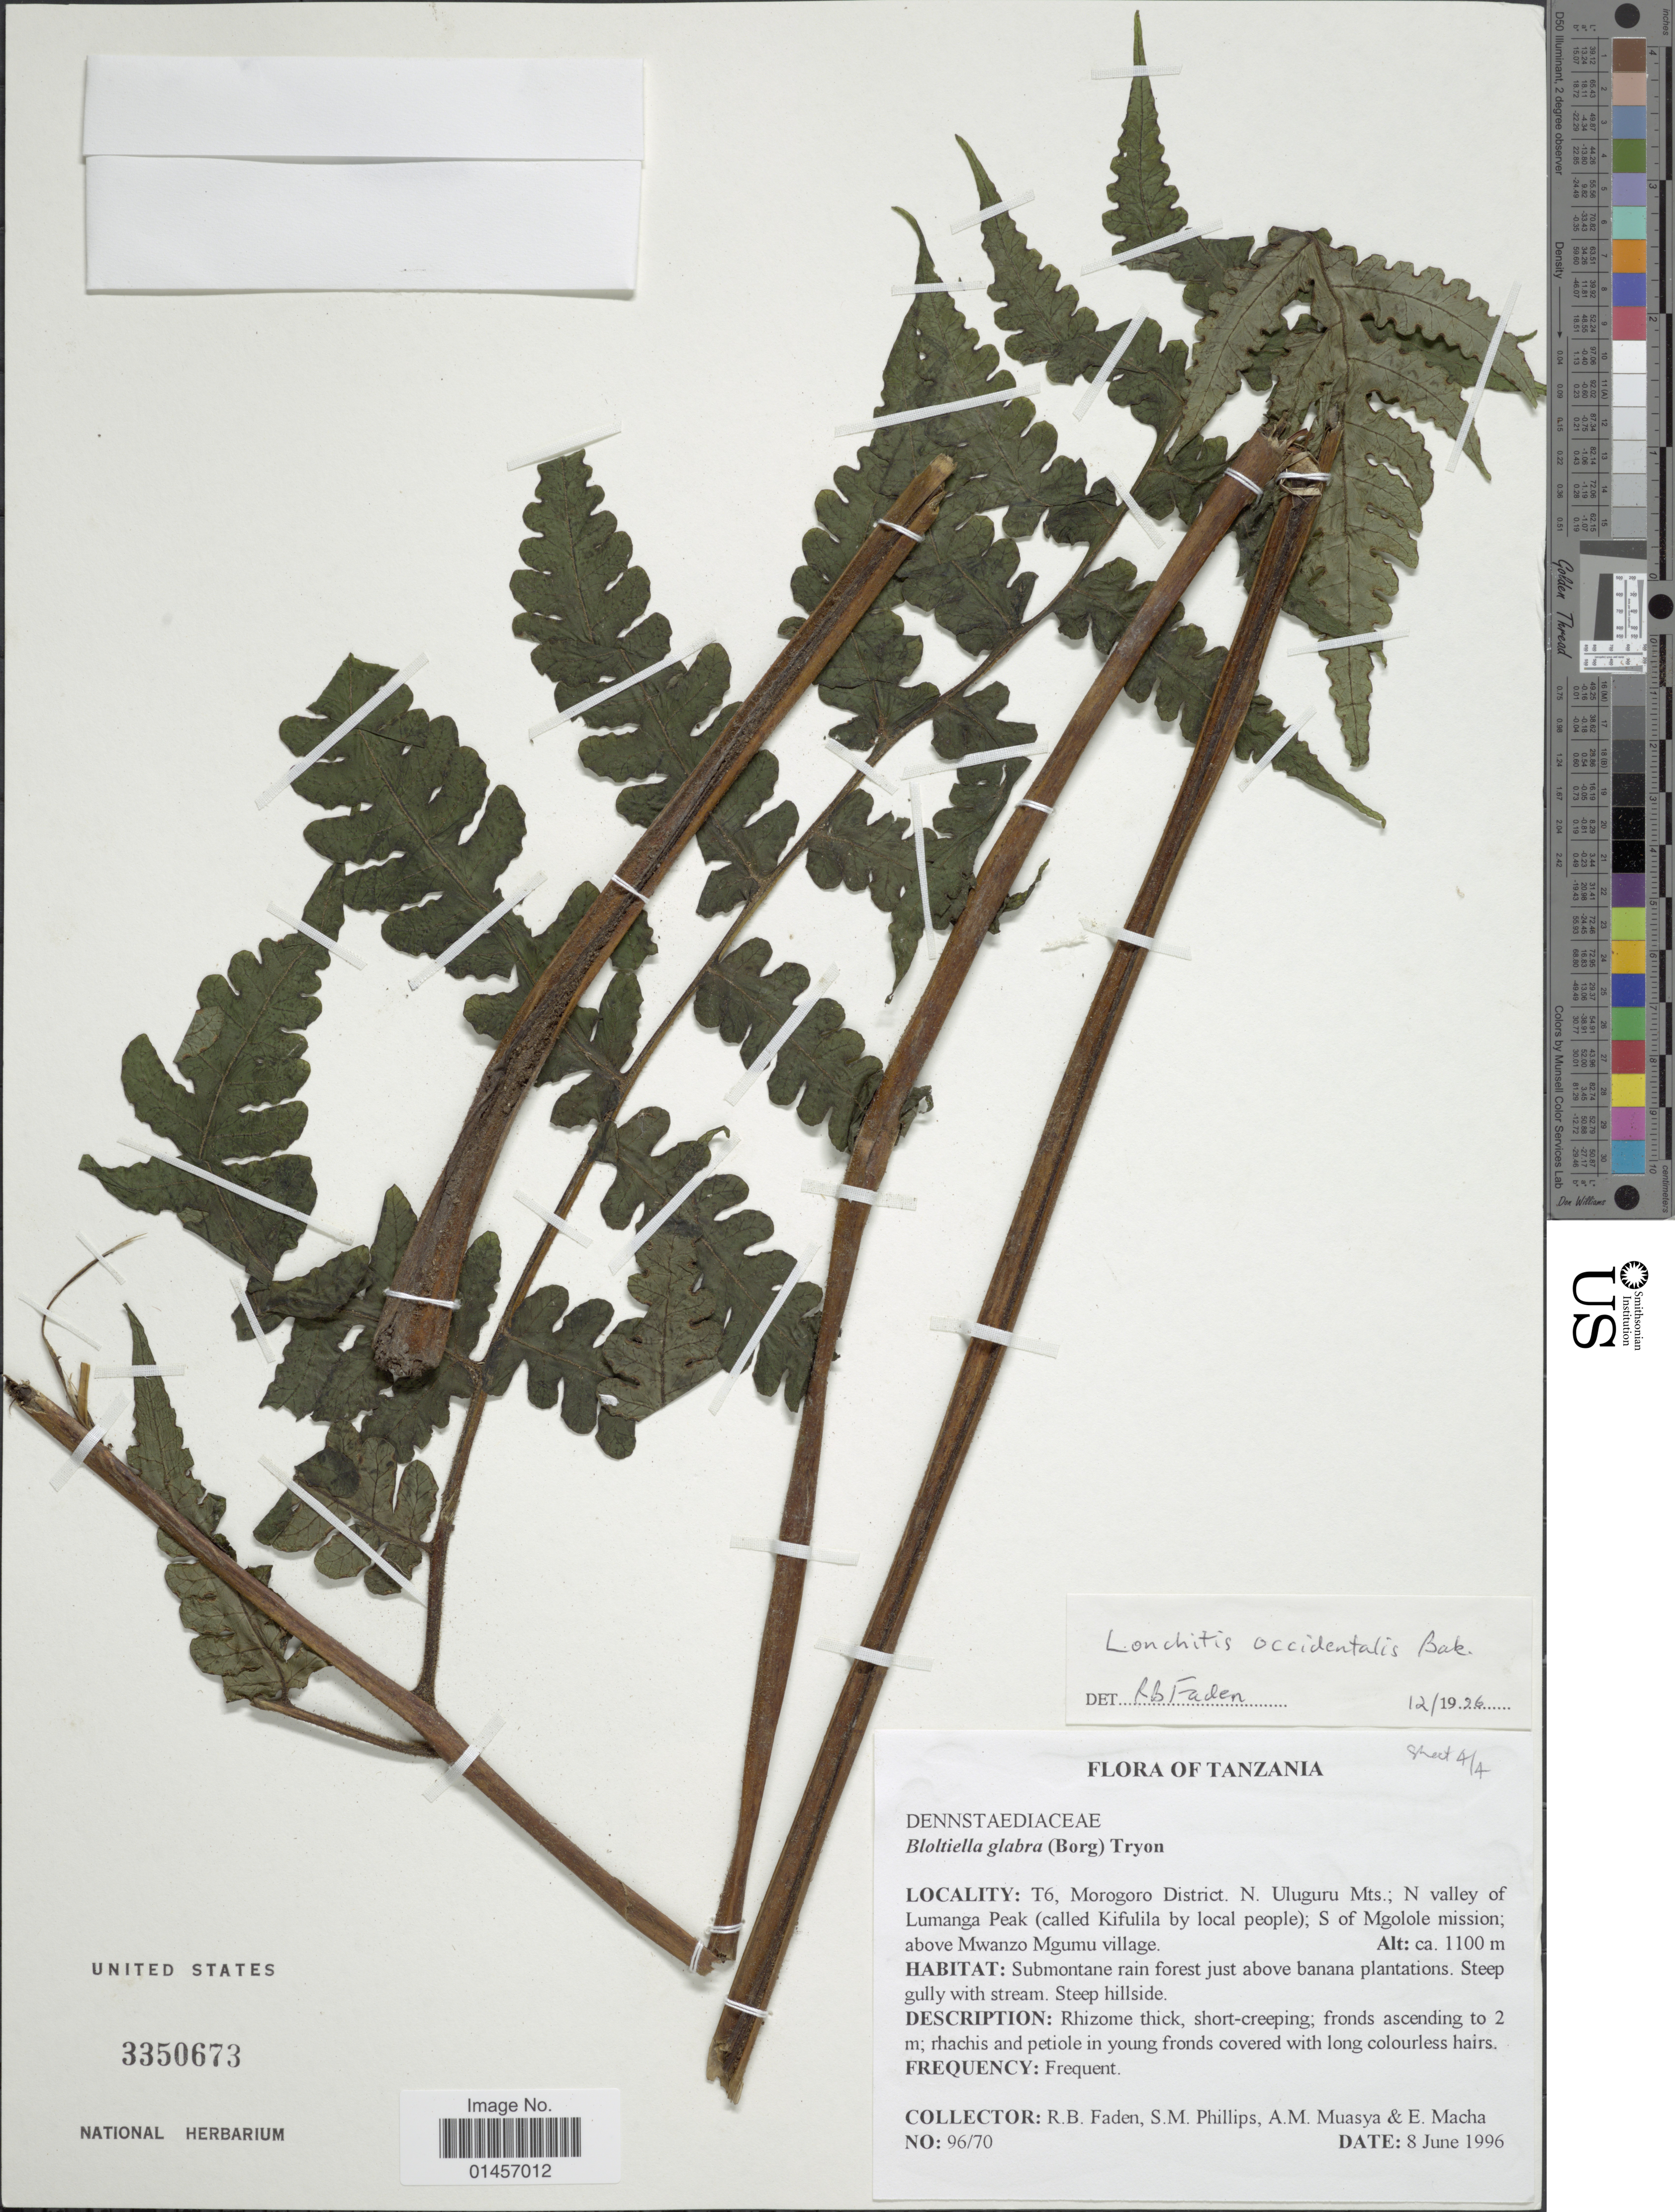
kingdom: Plantae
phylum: Tracheophyta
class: Polypodiopsida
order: Polypodiales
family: Lonchitidaceae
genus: Lonchitis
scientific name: Lonchitis occidentalis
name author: Baker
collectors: R. B. Faden, S. M. Phillips, A. Muasya & E. Macha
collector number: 96/70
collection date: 1996-06-08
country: Tanzania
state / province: Morogoro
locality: Tanzania: T6, Morogoro District. N. Uluguru Mts.; N valley of Lumanga Peak (called Kifulila by local people); S. of Mgolole mission; above Mwanzo Mgumu village.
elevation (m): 1100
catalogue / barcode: US 3350673